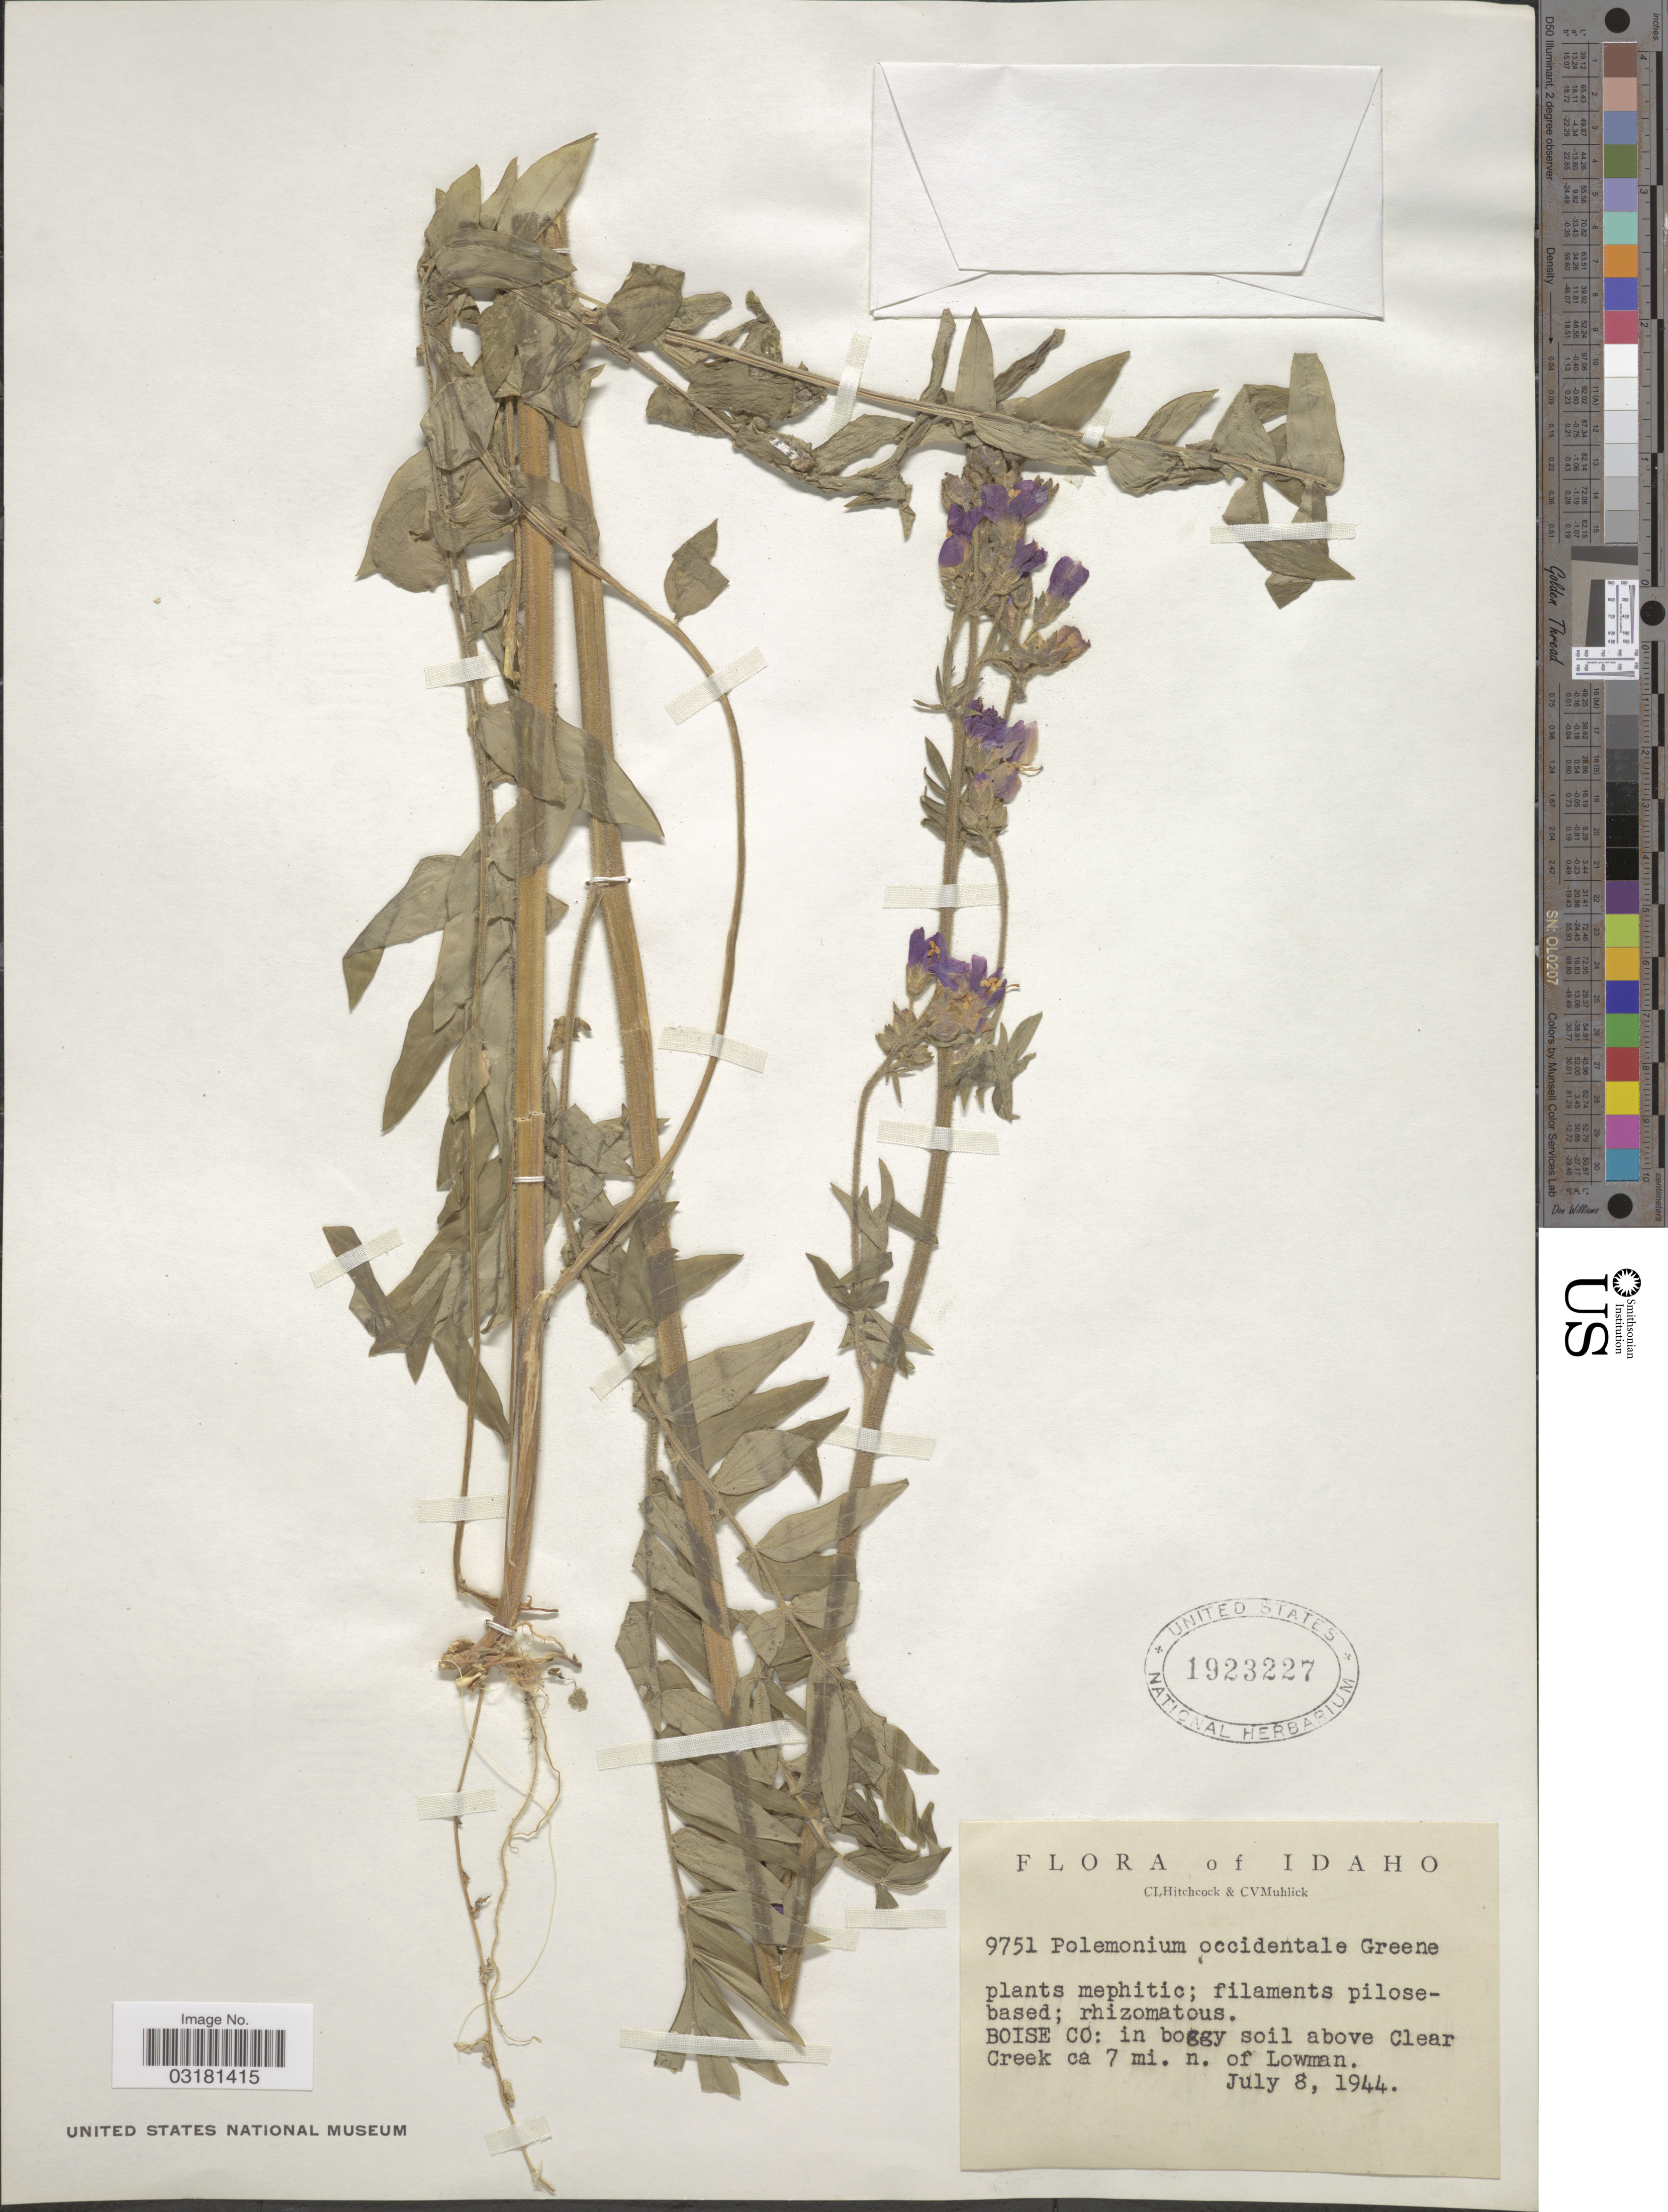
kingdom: Plantae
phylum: Tracheophyta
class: Magnoliopsida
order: Ericales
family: Polemoniaceae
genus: Polemonium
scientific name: Polemonium occidentale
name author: Greene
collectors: C. L. Hitchcock & C. V. Muhlick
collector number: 9751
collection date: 1944-07-08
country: United States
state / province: Idaho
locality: Boise Co: Clear Creek ca 7 mi. n. of Lowman.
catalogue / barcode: US 1923227